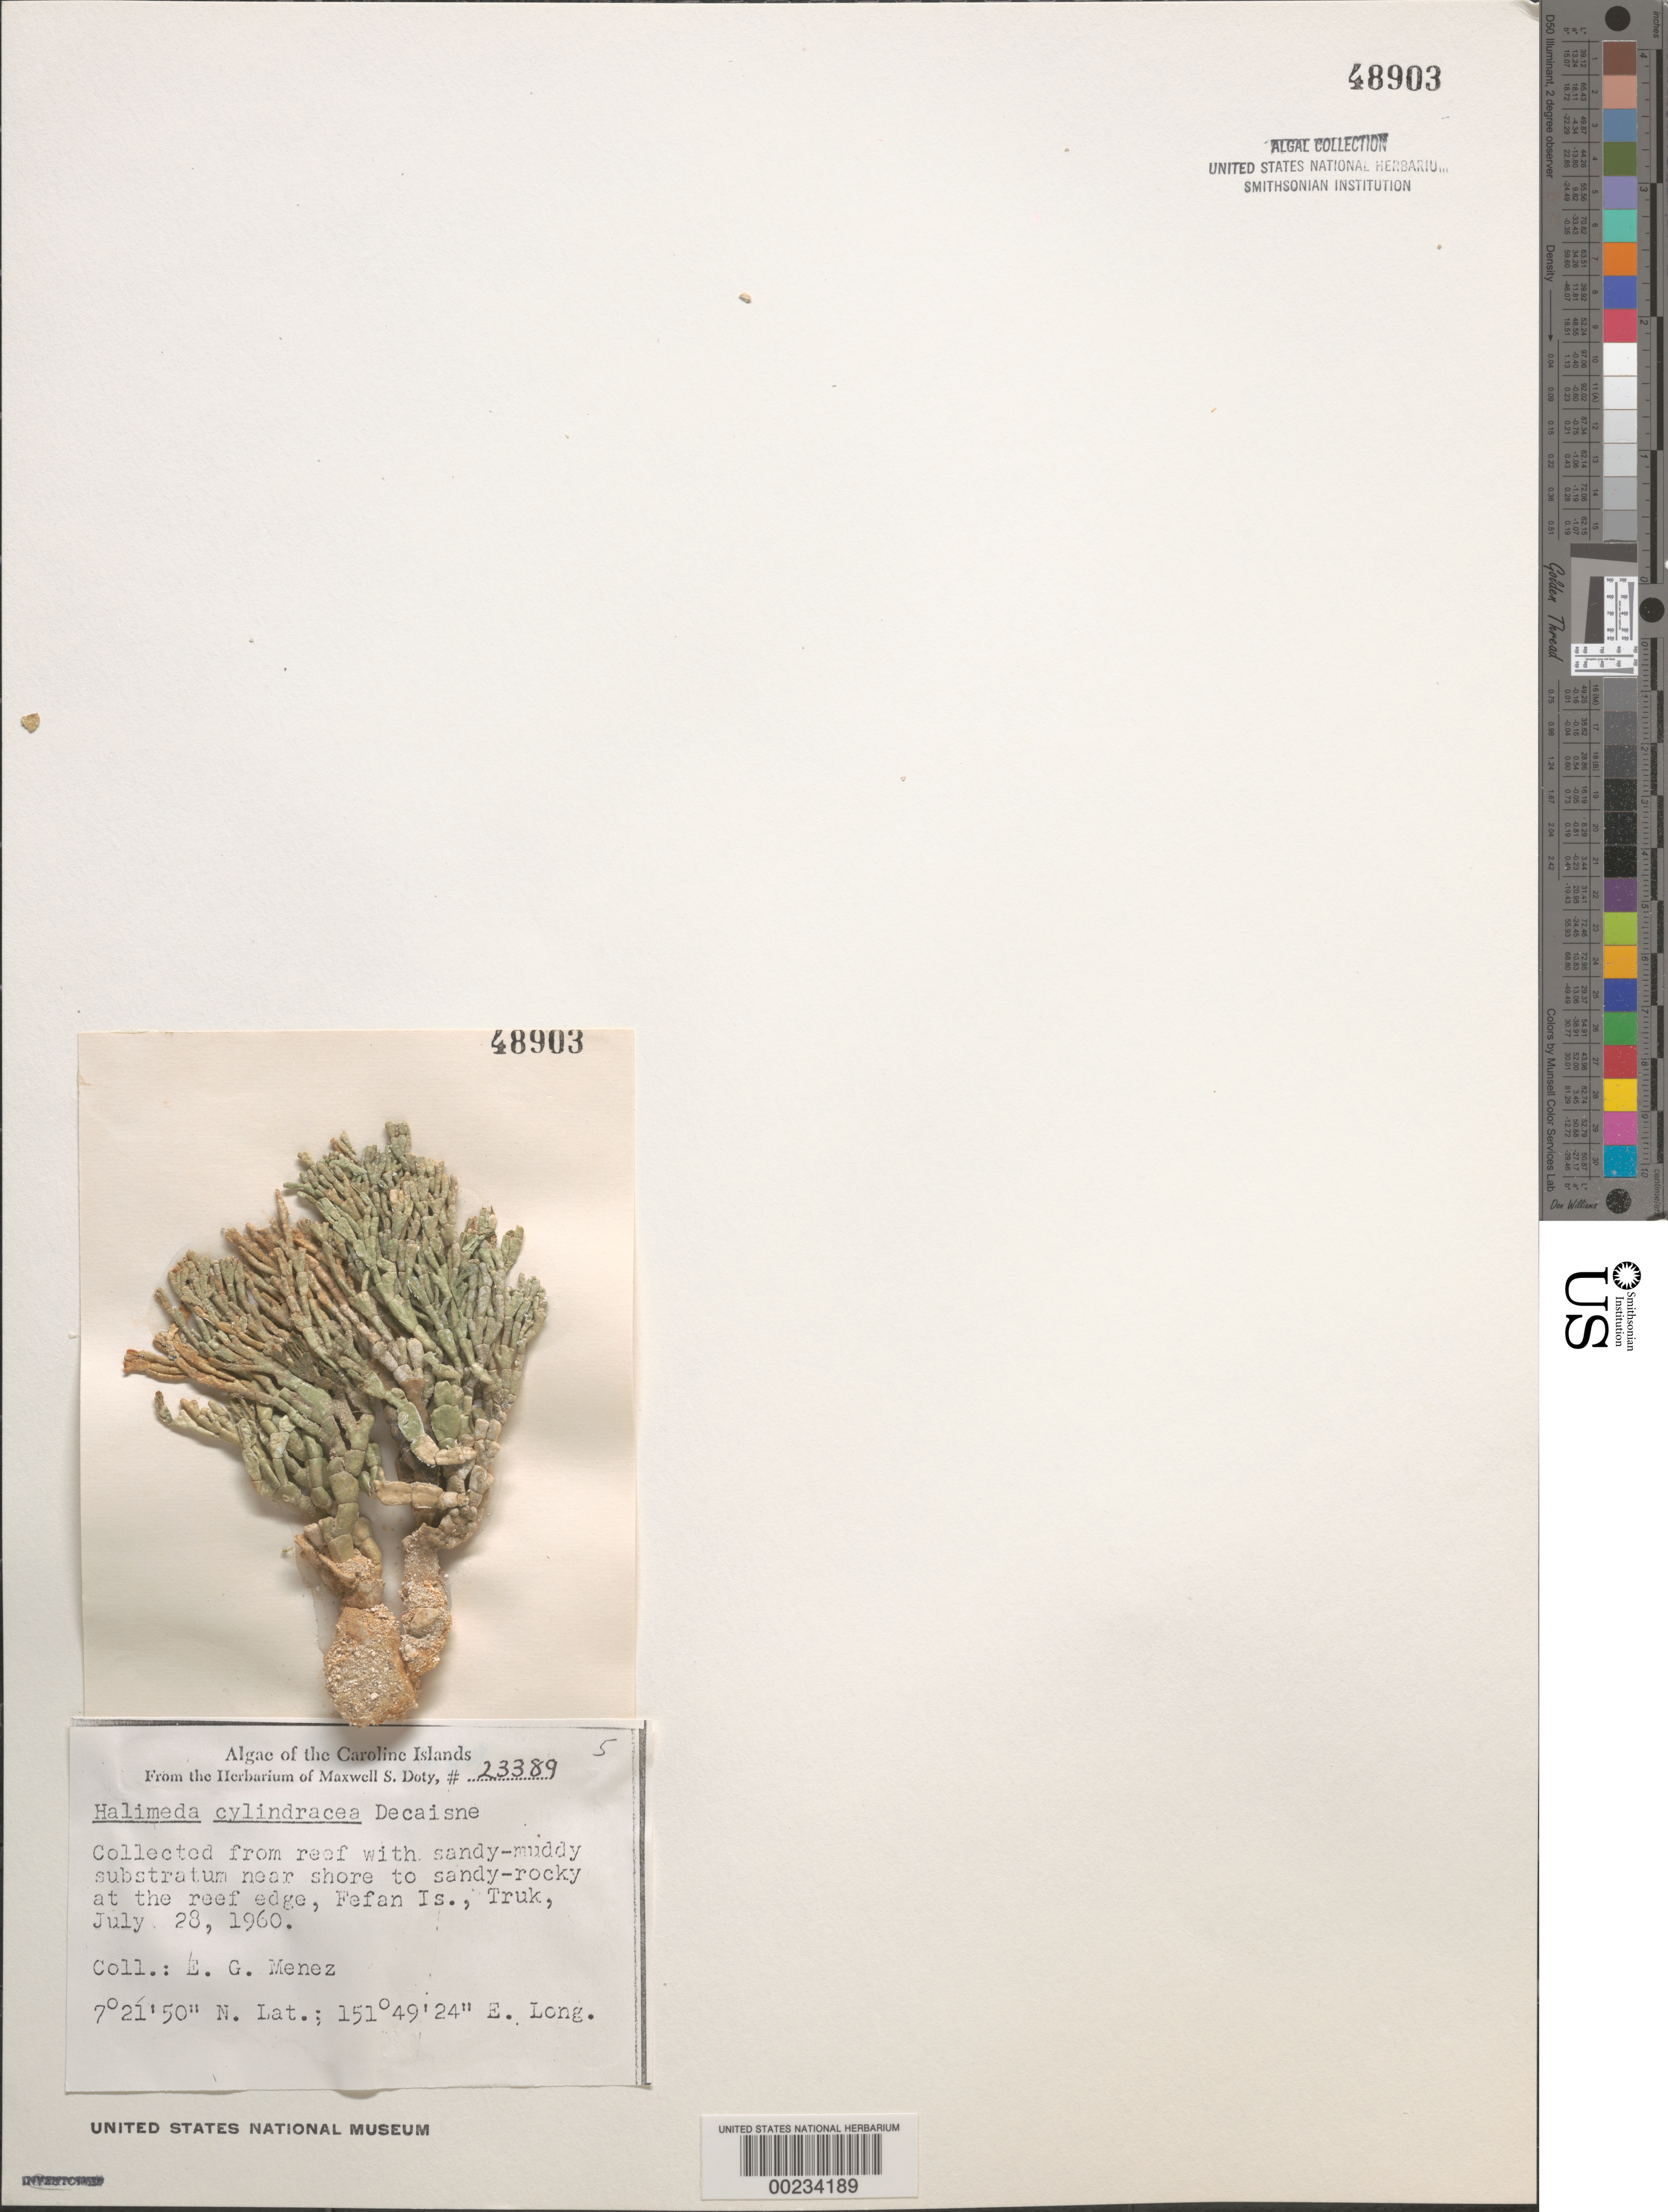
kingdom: Plantae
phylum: Chlorophyta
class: Ulvophyceae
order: Bryopsidales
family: Halimedaceae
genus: Halimeda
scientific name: Halimeda cylindracea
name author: Decne.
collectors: Meñez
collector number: MSD 23389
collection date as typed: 28 Jul 1960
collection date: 1960-07-28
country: Micronesia, Federated States of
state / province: Truk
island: Fefan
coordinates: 7 21' 50" N, 151 49' 24" E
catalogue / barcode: US 48903